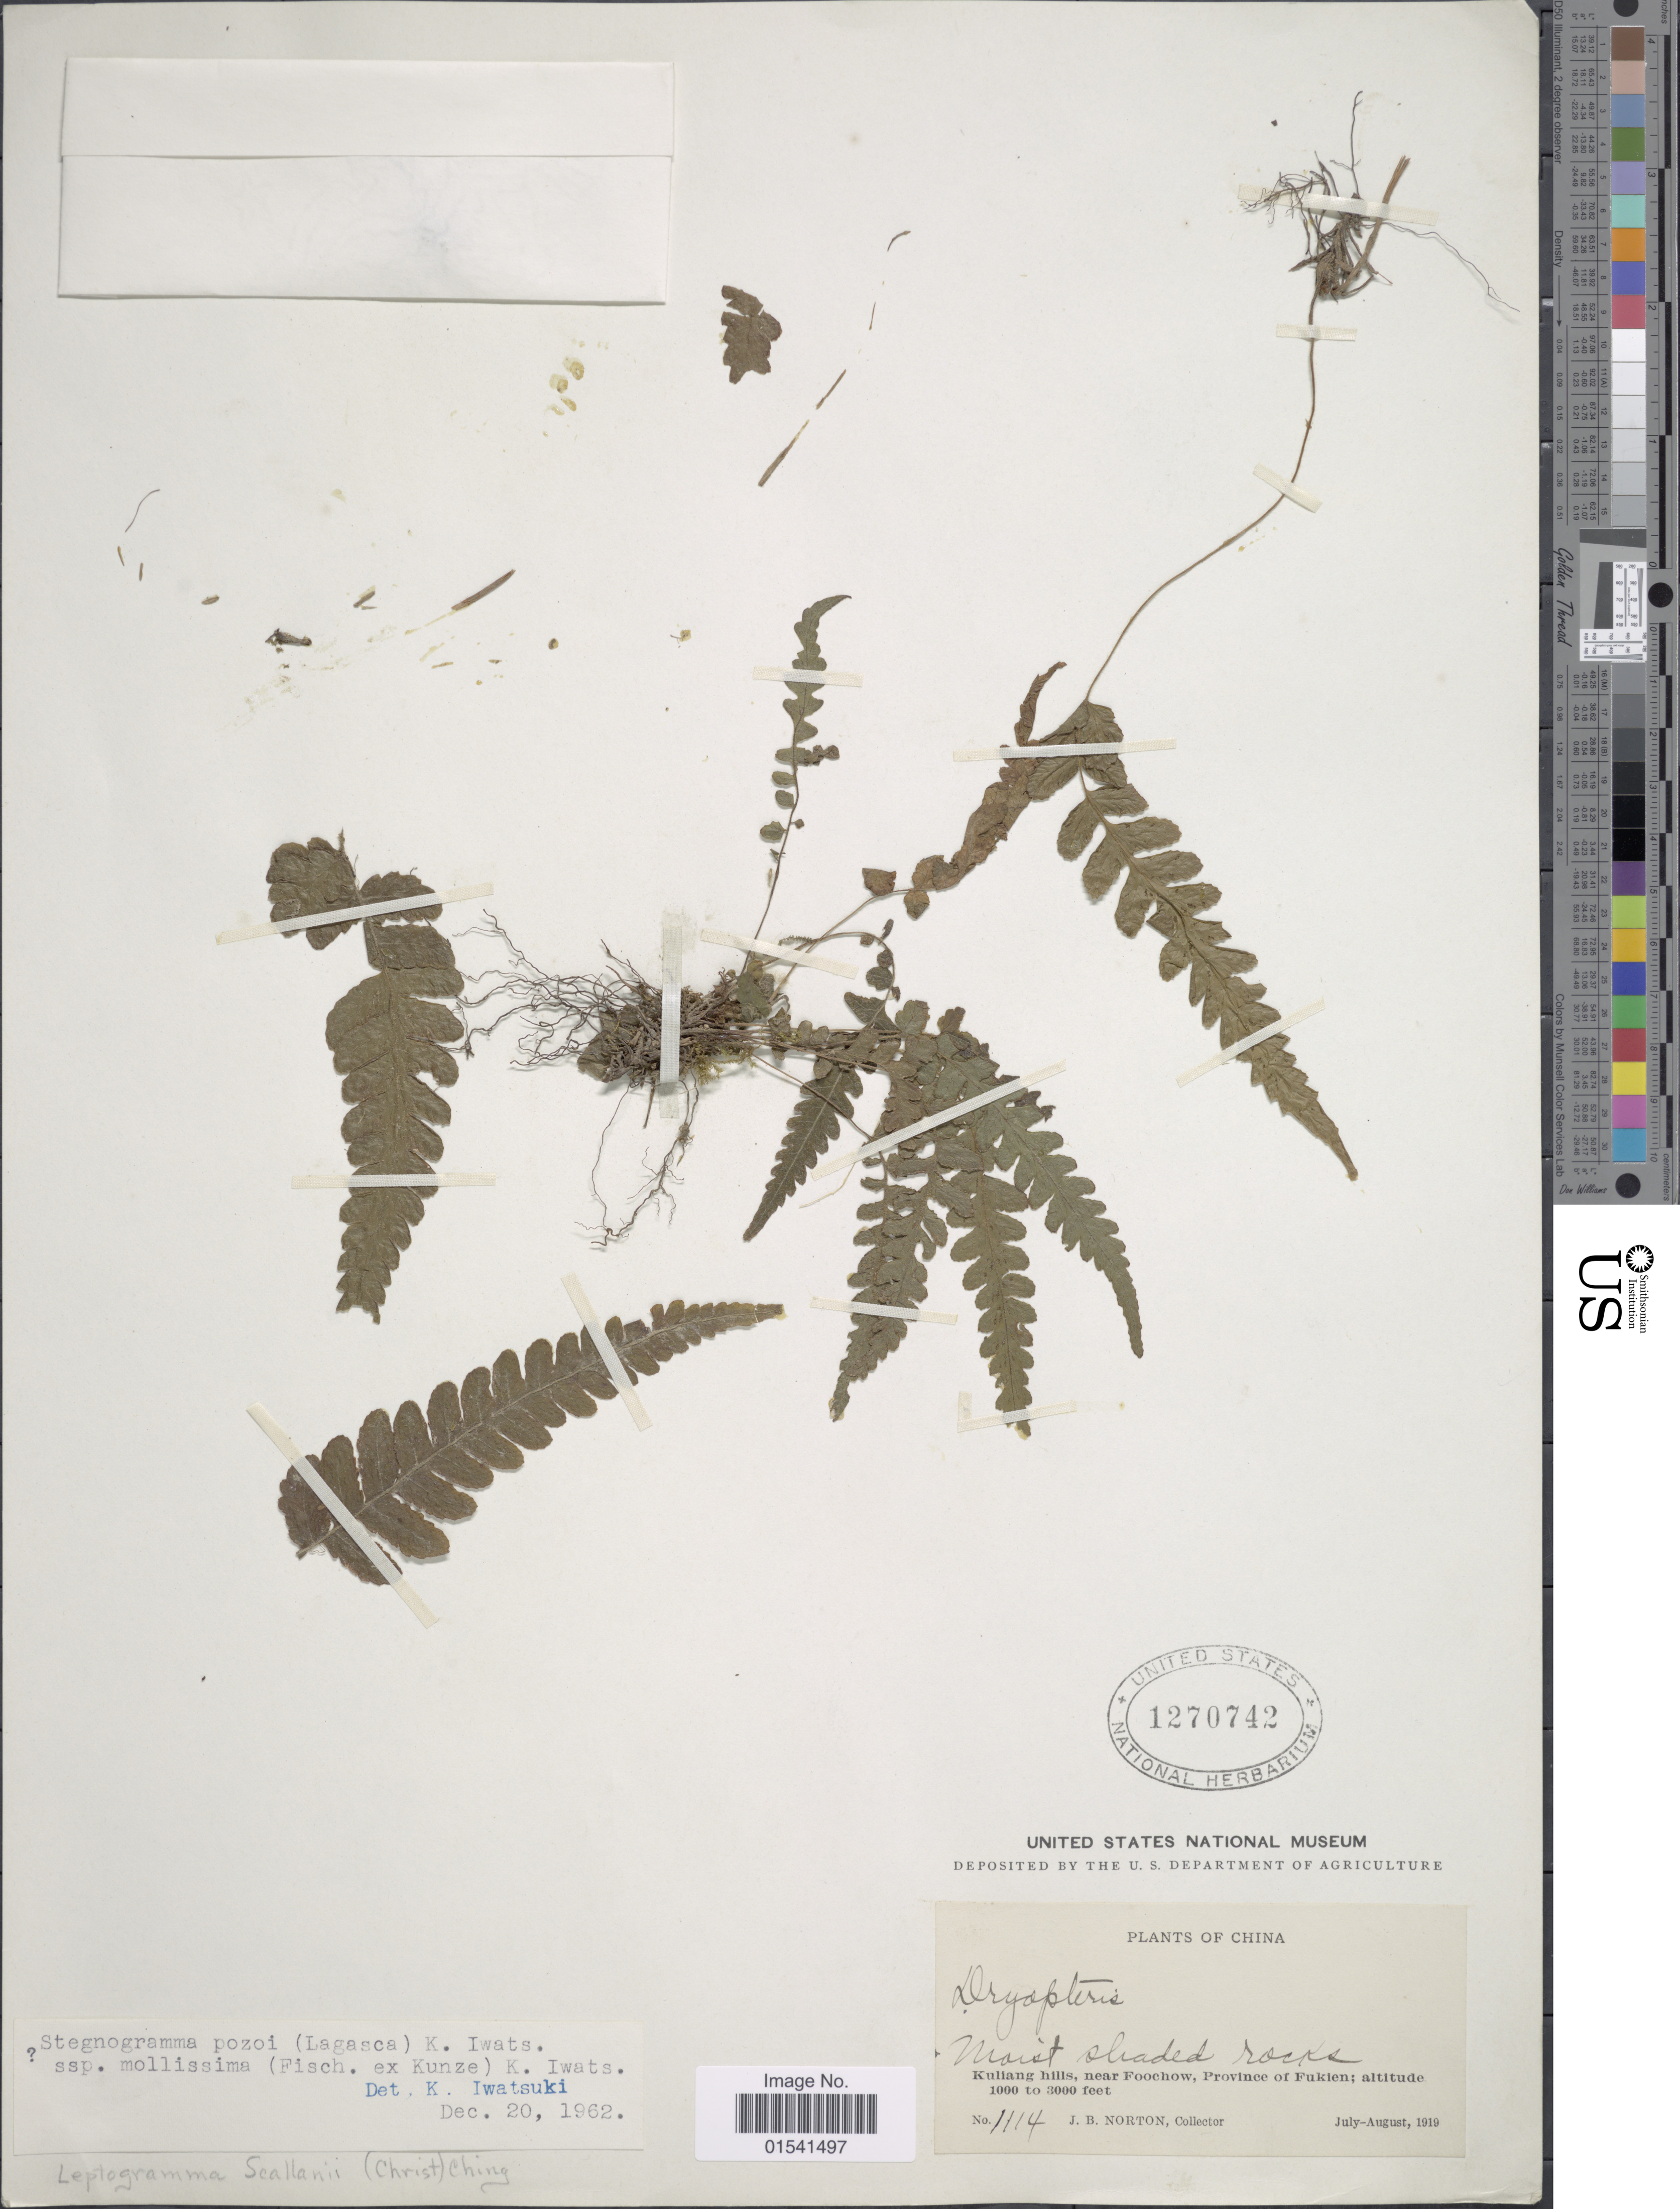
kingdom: Plantae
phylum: Tracheophyta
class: Polypodiopsida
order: Polypodiales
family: Thelypteridaceae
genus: Stegnogramma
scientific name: Stegnogramma mollissima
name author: (Fisch. ex Kunze) Fraser-Jenk.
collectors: J. B. Norton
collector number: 1114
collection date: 1919-07/1919-08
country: China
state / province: Fujian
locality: Kuliang hills, near Foochow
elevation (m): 305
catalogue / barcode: US 1270742